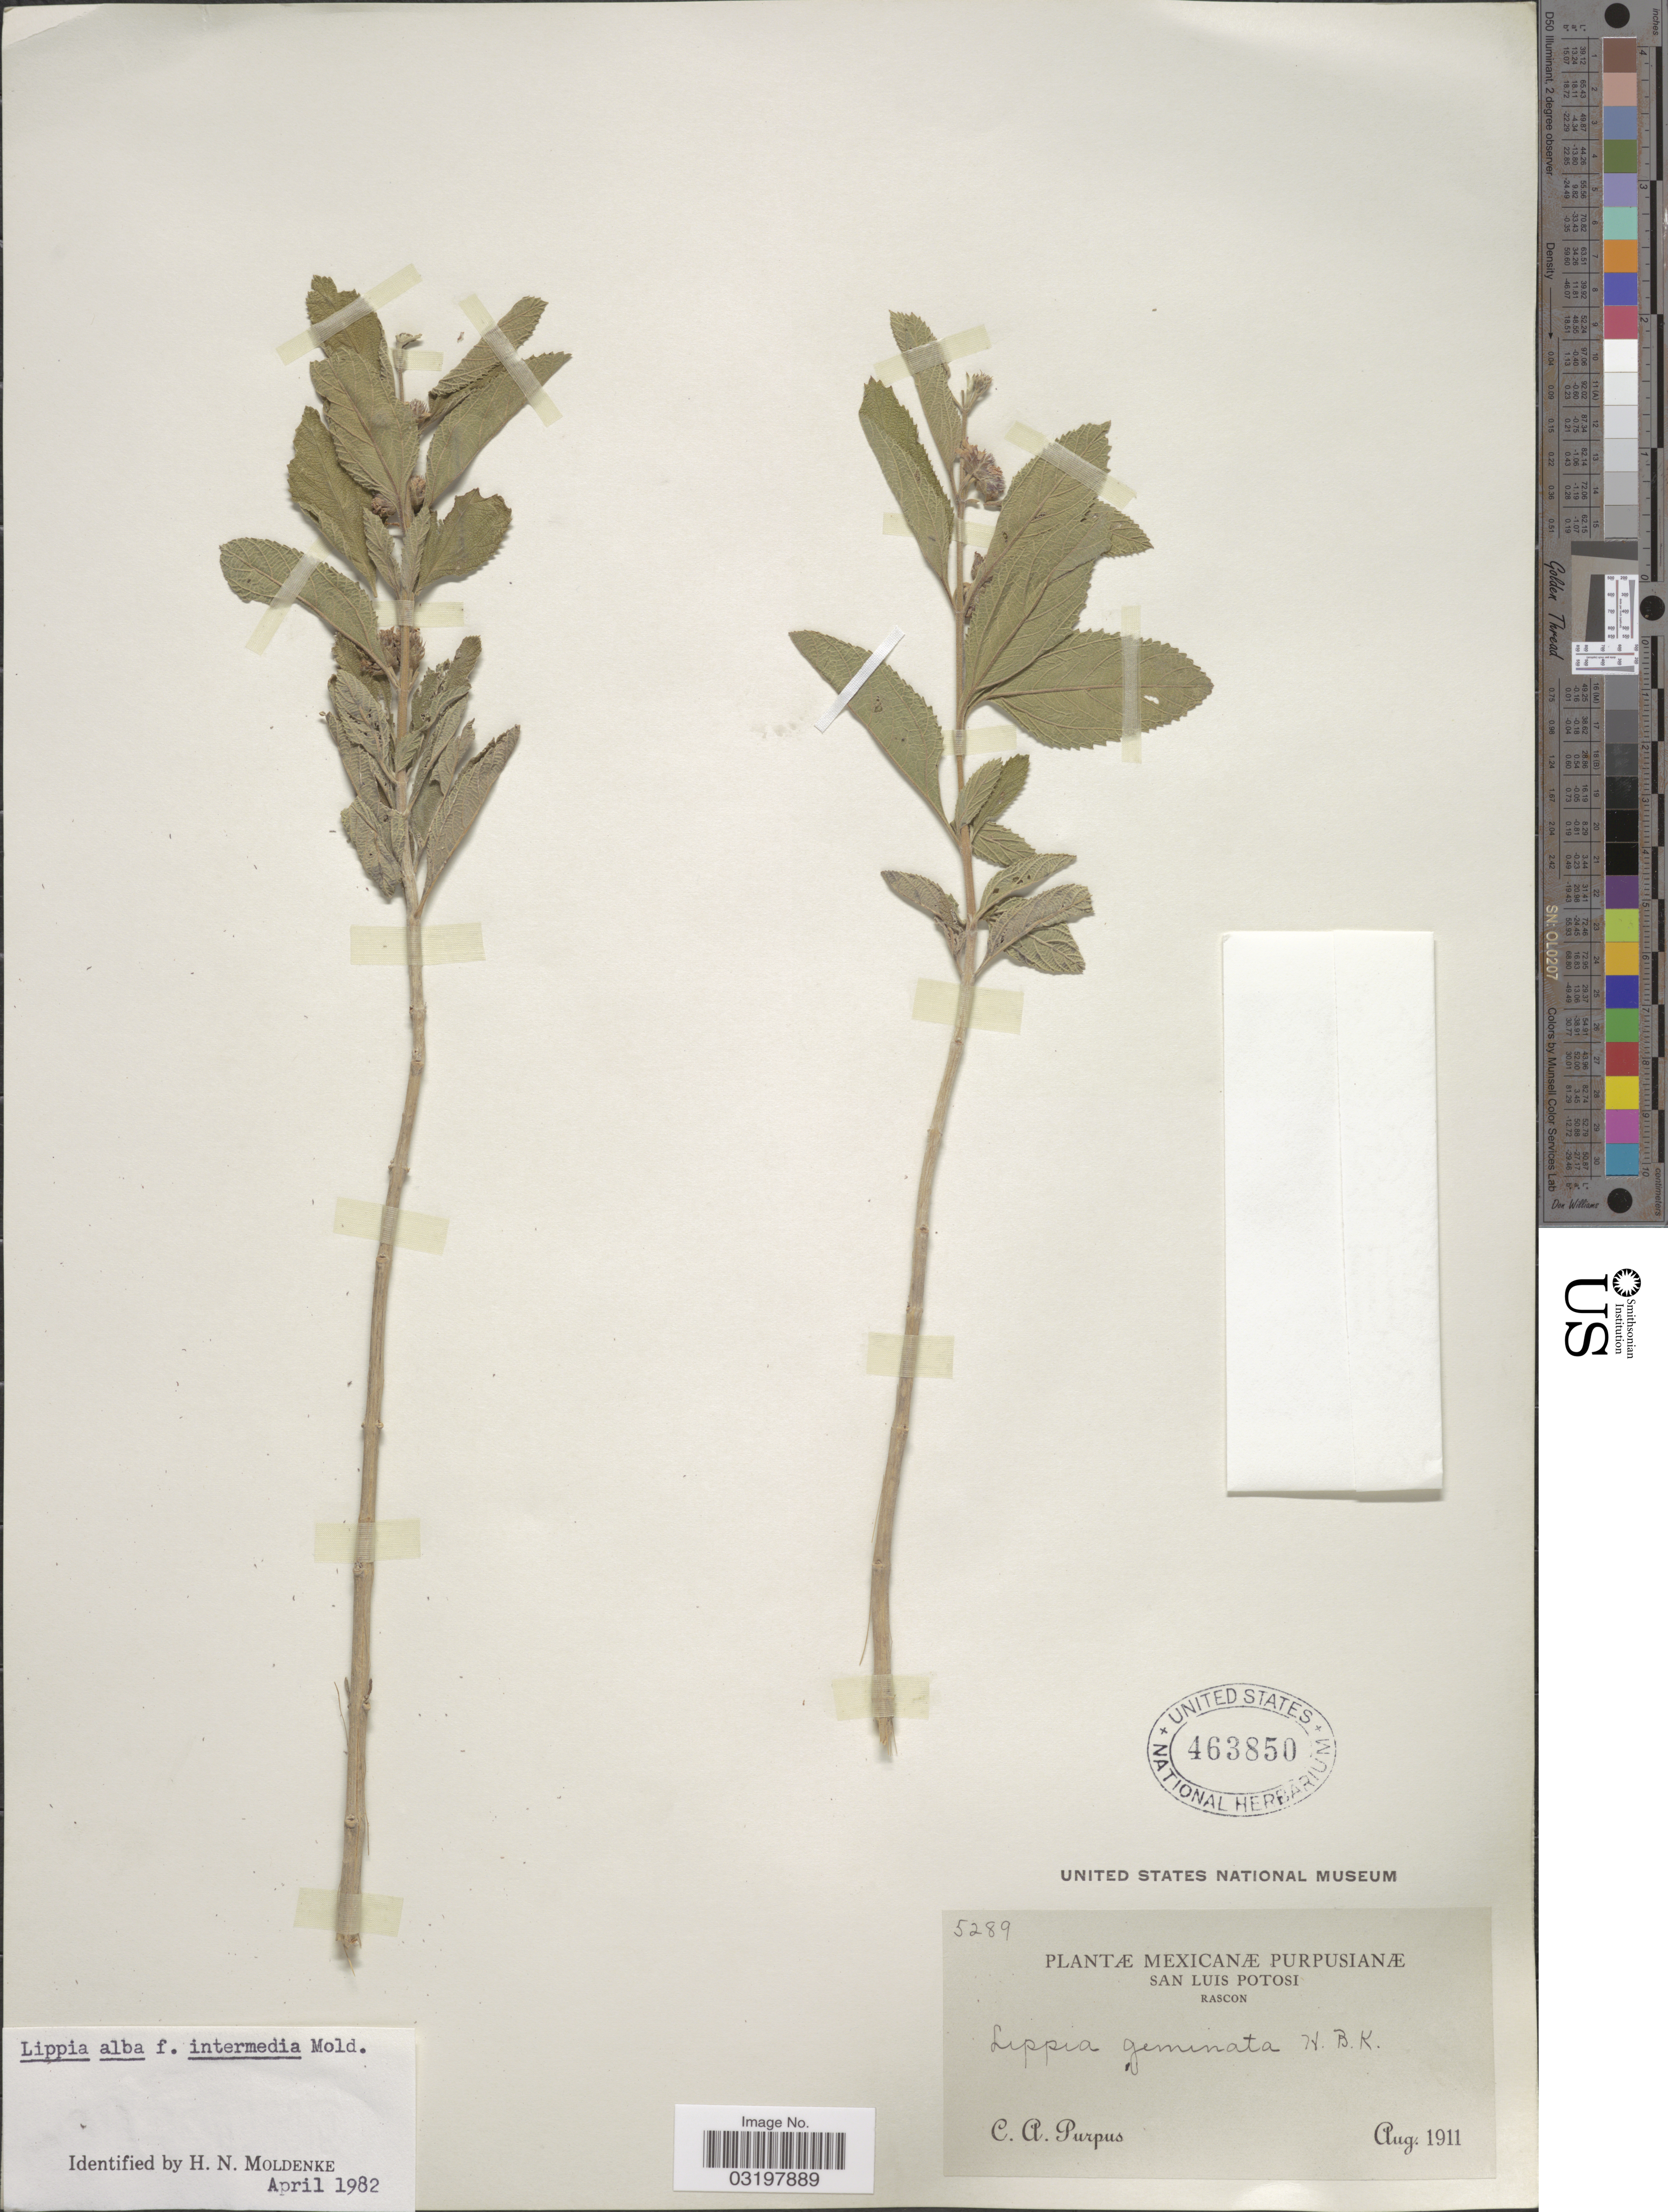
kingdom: Plantae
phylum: Tracheophyta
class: Magnoliopsida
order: Lamiales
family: Verbenaceae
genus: Lippia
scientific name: Lippia alba f. intermedia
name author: Moldenke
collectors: C. A. Purpus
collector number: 5289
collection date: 1911-08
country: Mexico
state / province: San Luis Potosí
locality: Rascon.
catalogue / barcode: US 463850